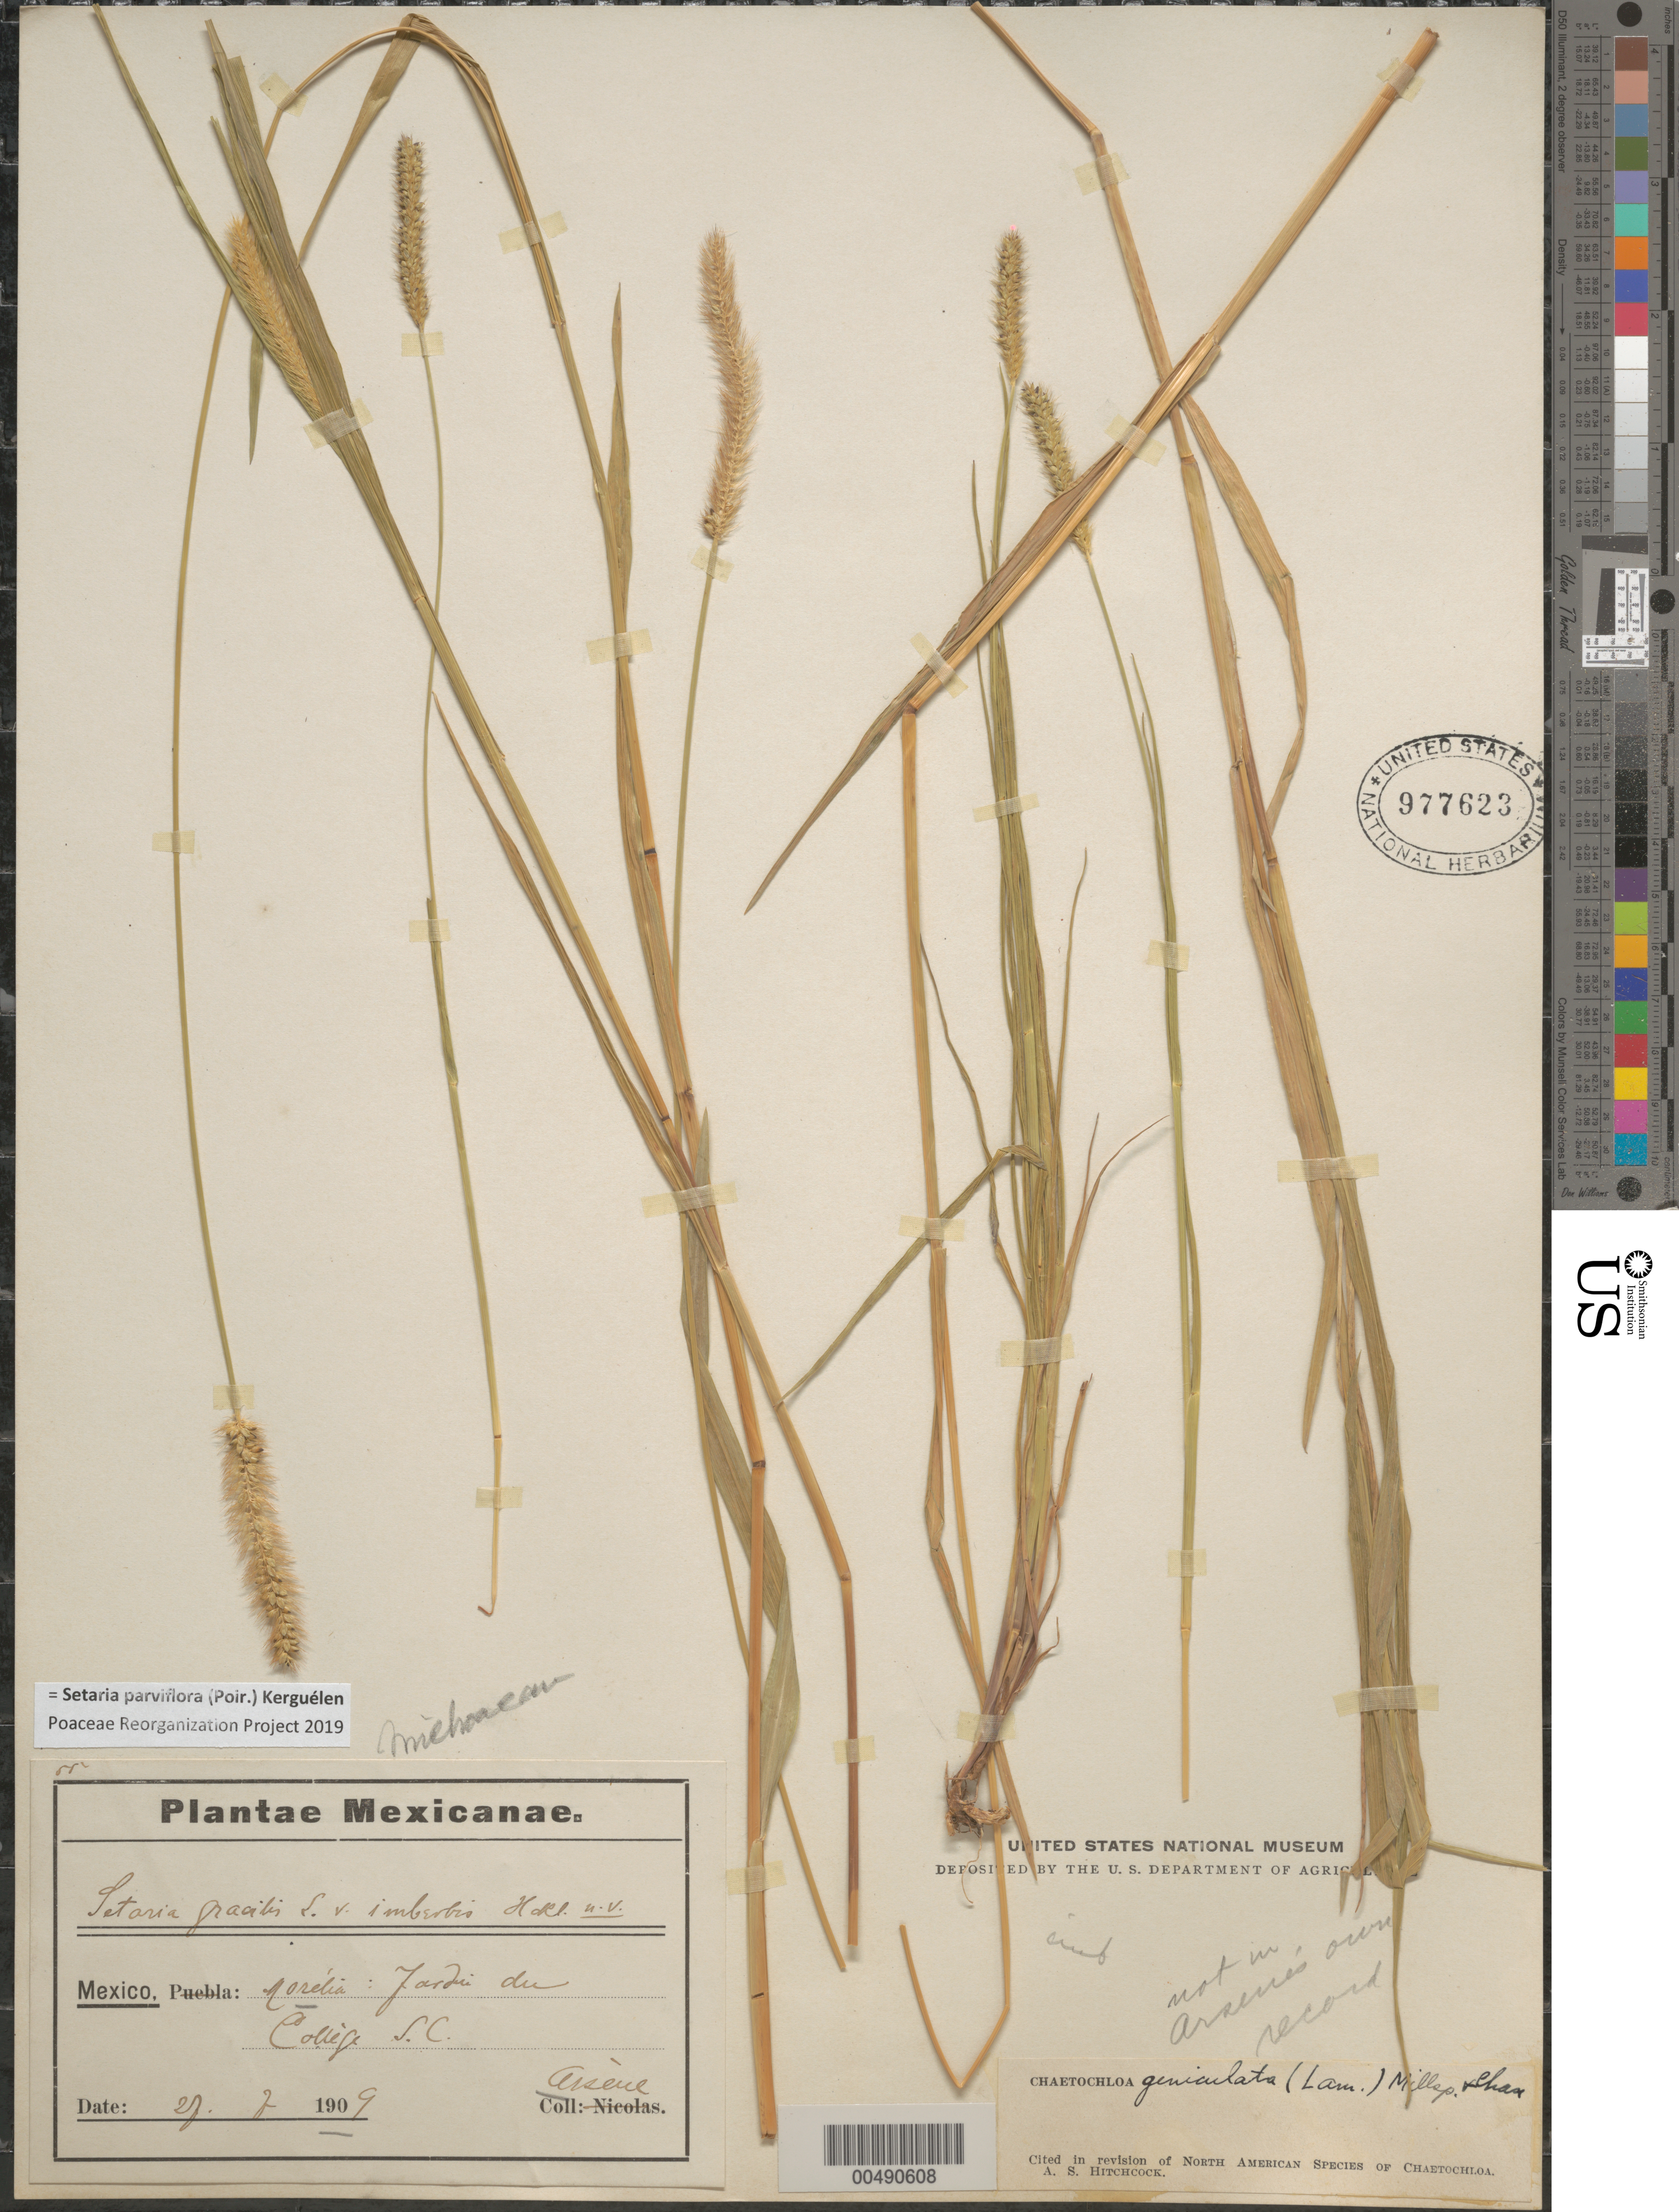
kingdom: Plantae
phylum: Tracheophyta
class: Liliopsida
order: Poales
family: Poaceae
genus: Setaria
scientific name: Setaria parviflora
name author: (Poir.) Kerguélen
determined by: Poaceae Reorganization Project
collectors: Bro. G. Arsène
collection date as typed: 28 Aug 1909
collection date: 1909-08-28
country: Mexico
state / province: Michoacán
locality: Morelia, Jardin de Collège S.C.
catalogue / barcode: US 977623